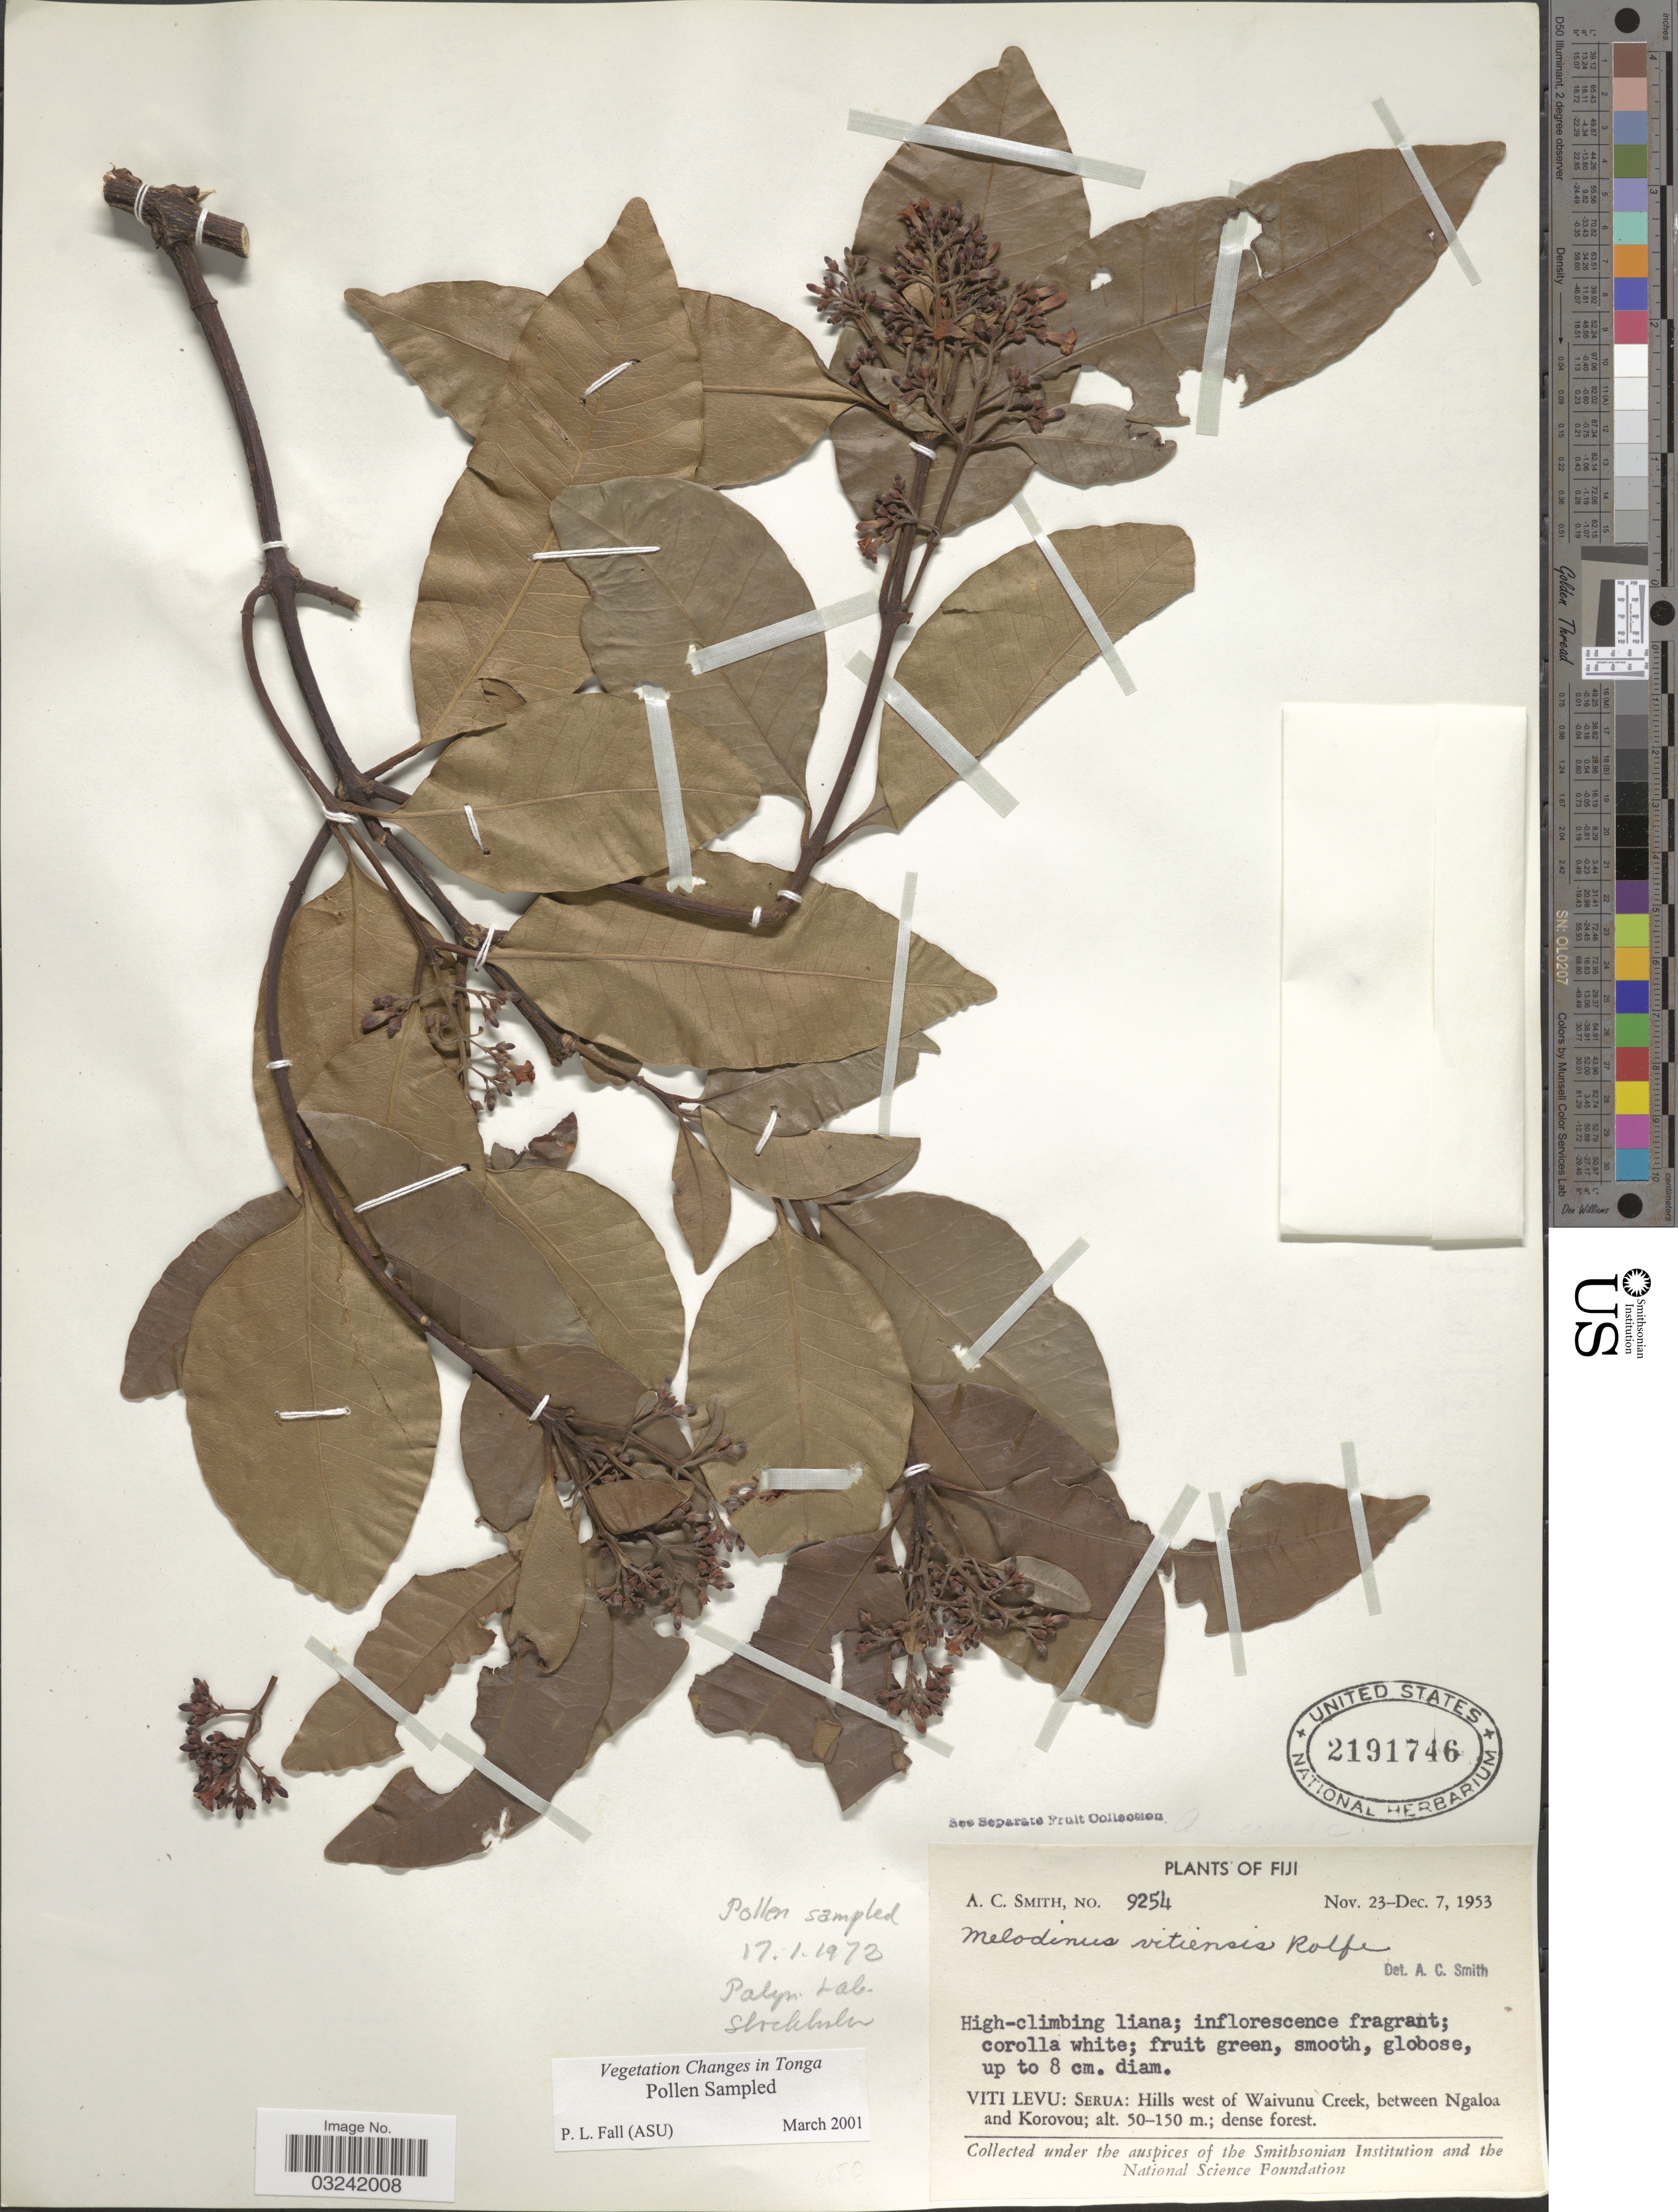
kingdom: Plantae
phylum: Tracheophyta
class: Magnoliopsida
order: Gentianales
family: Apocynaceae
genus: Melodinus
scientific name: Melodinus vitiensis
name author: Rolfe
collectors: A. C. Smith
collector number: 9254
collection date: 1953-11-23/1953-12-07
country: Fiji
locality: Viti Levu: Serua: Hills west of Waivunu Creek, between Ngaloa and Korovou.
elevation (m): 50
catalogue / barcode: US 2191746